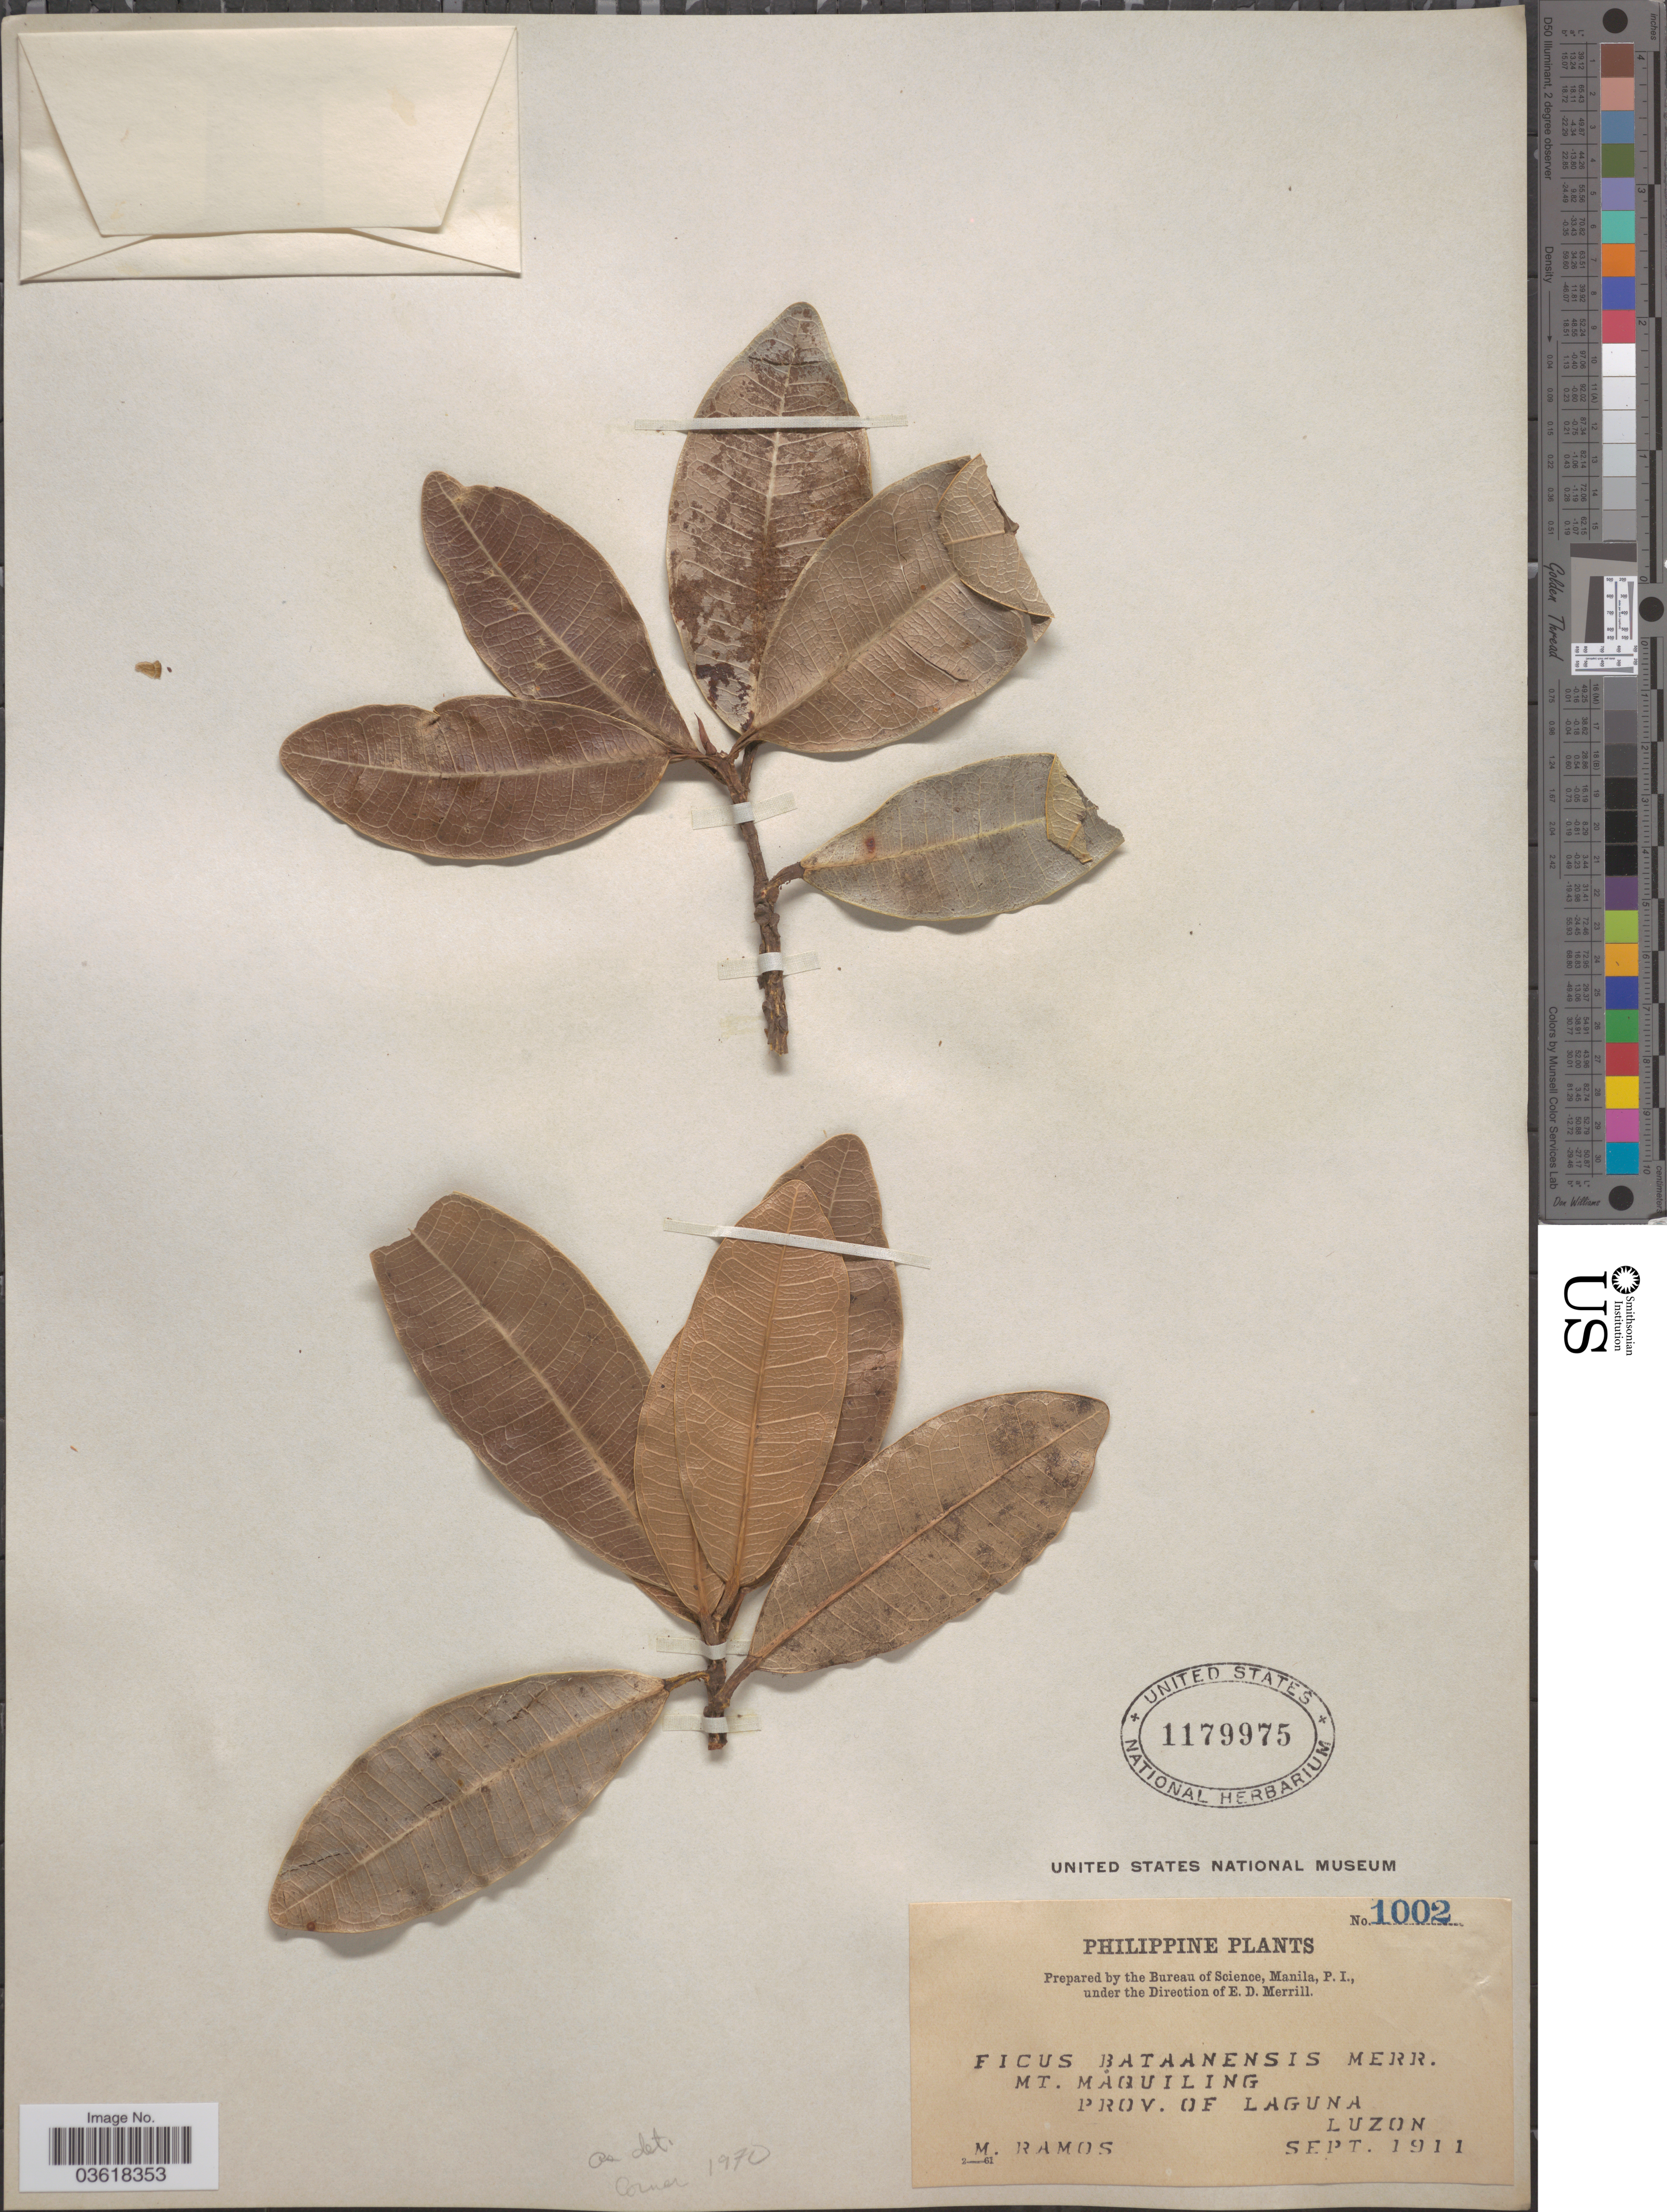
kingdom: Plantae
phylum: Tracheophyta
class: Magnoliopsida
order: Rosales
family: Moraceae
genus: Ficus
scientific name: Ficus bataanensis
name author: Merr.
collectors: M. Ramos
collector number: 1002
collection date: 1911-09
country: Philippines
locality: Mt. Maquiling, Prov. of Laguna, Luzon.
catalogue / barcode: US 1179975